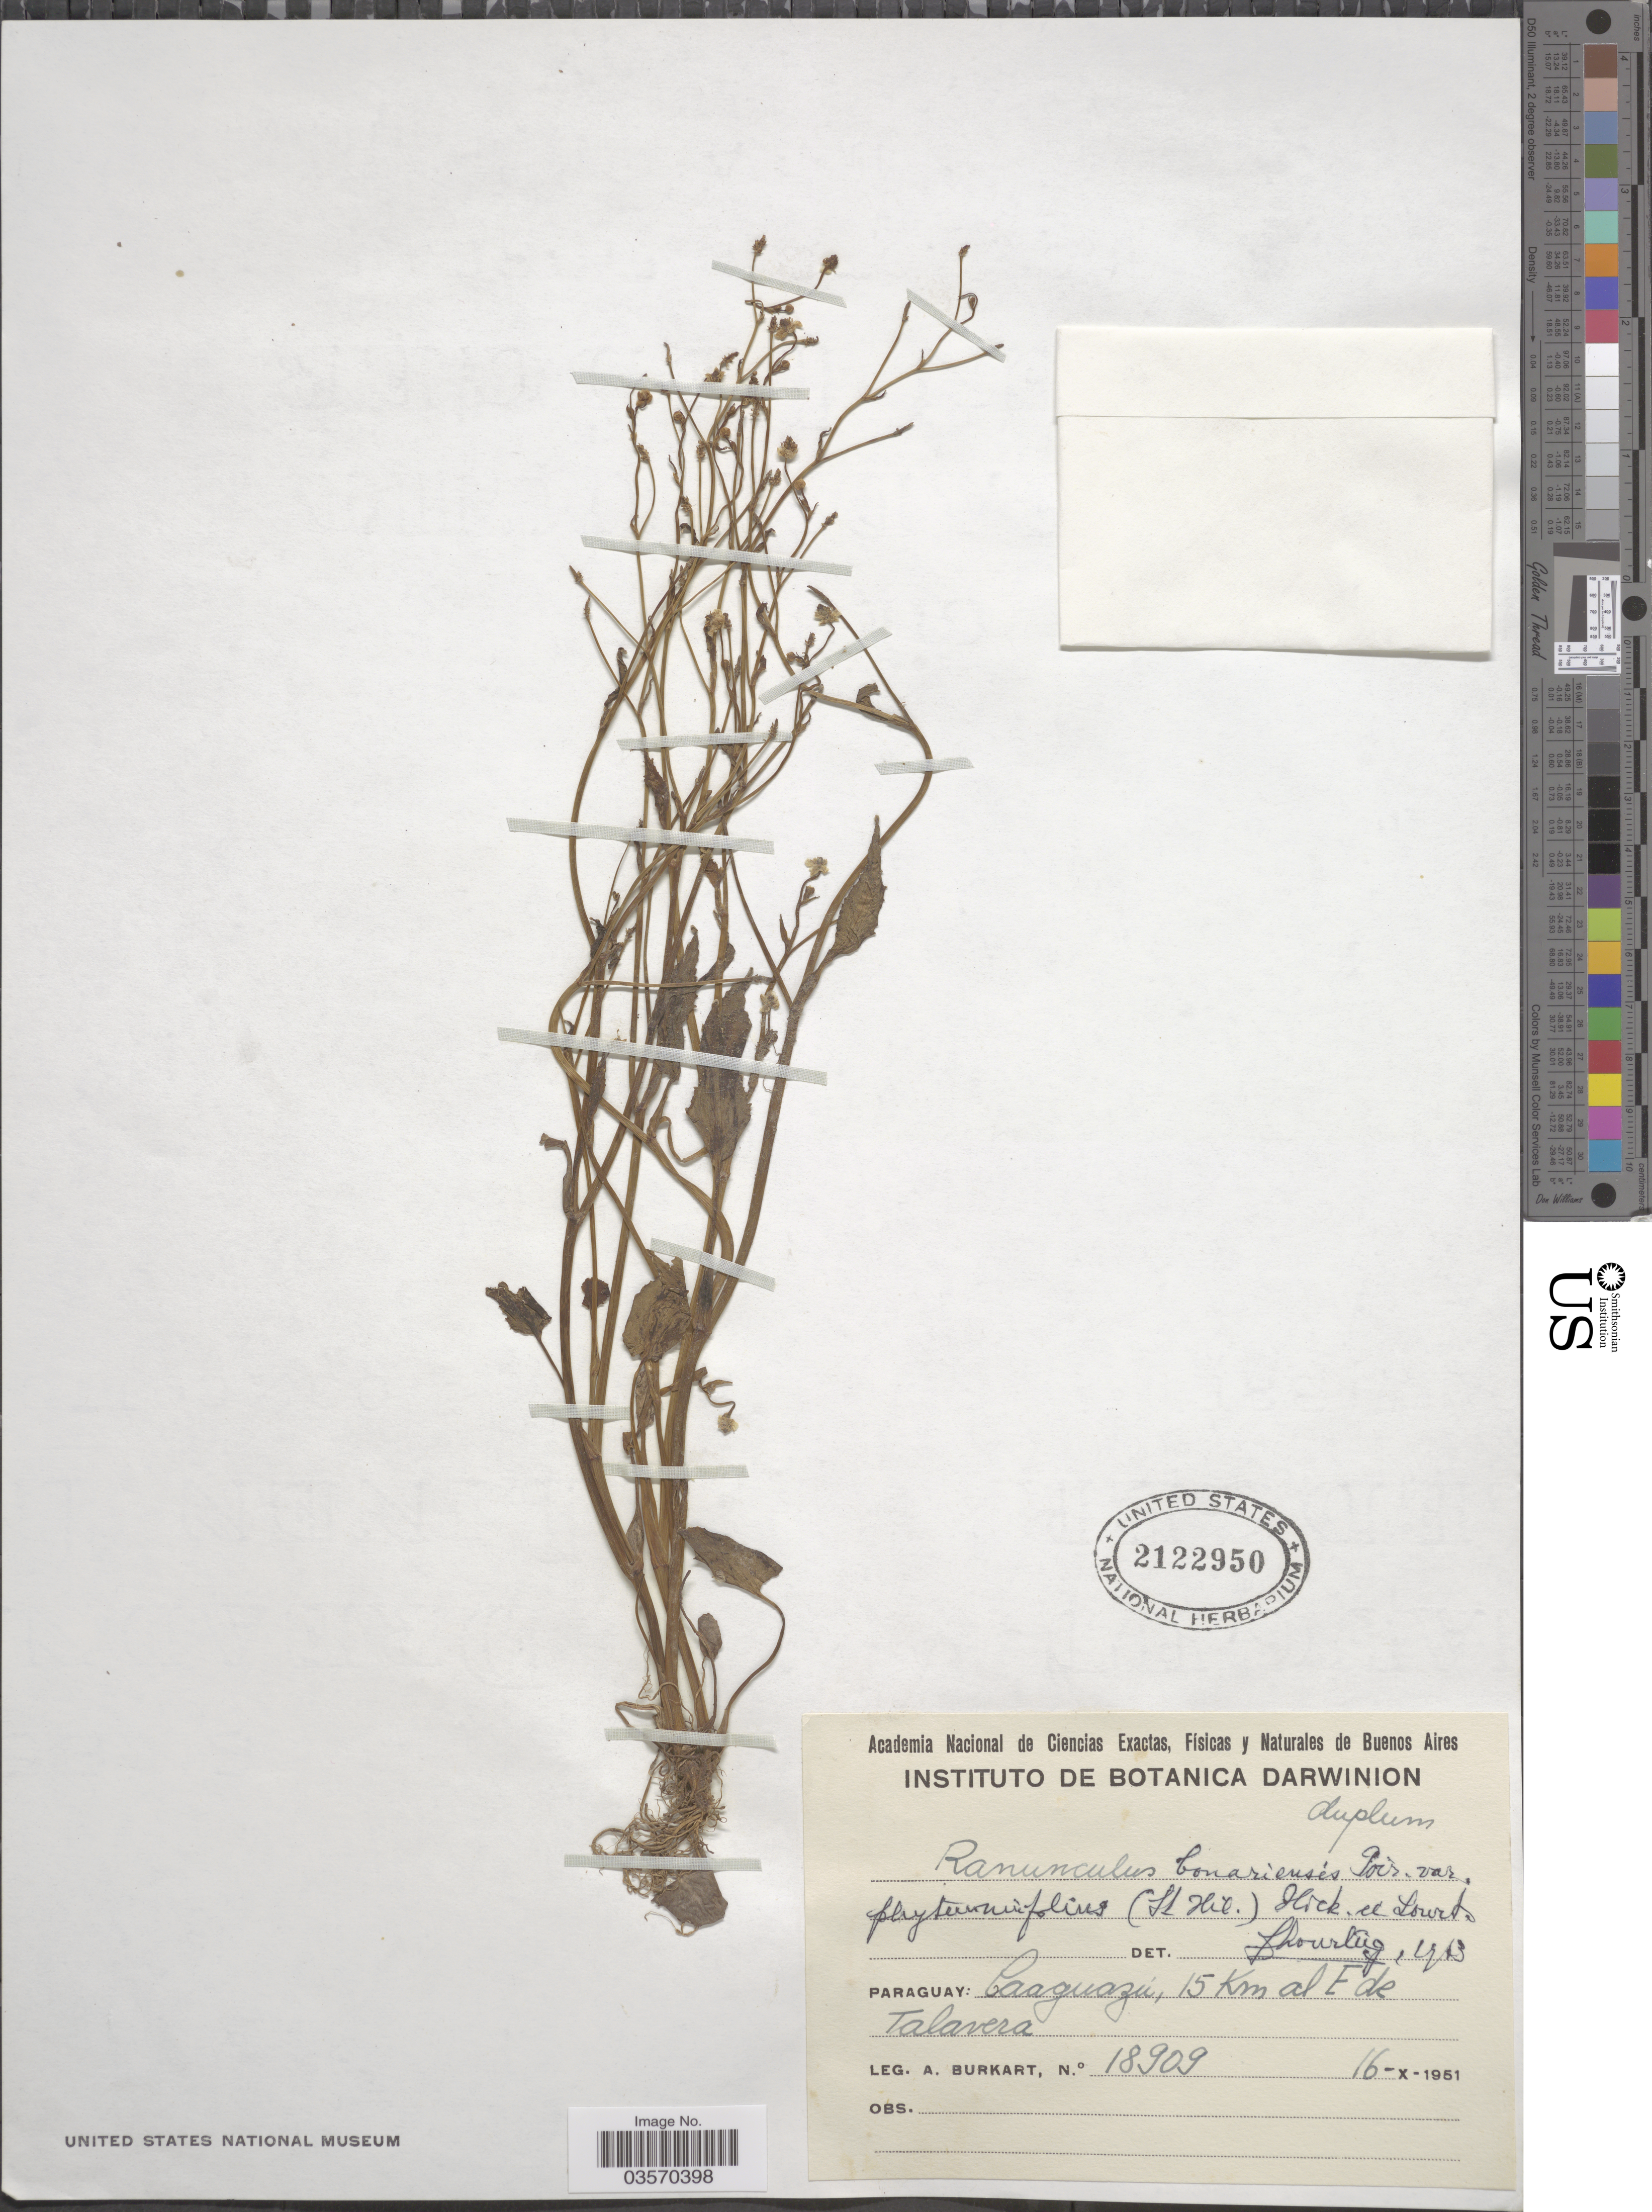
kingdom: Plantae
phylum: Tracheophyta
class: Magnoliopsida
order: Ranunculales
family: Ranunculaceae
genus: Ranunculus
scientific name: Ranunculus bonariensis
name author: Poir.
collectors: A. E. Burkart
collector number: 18909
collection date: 1951-10-16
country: Paraguay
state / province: Caaguazu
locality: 15 Km al E de Talavera.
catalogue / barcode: US 2122950